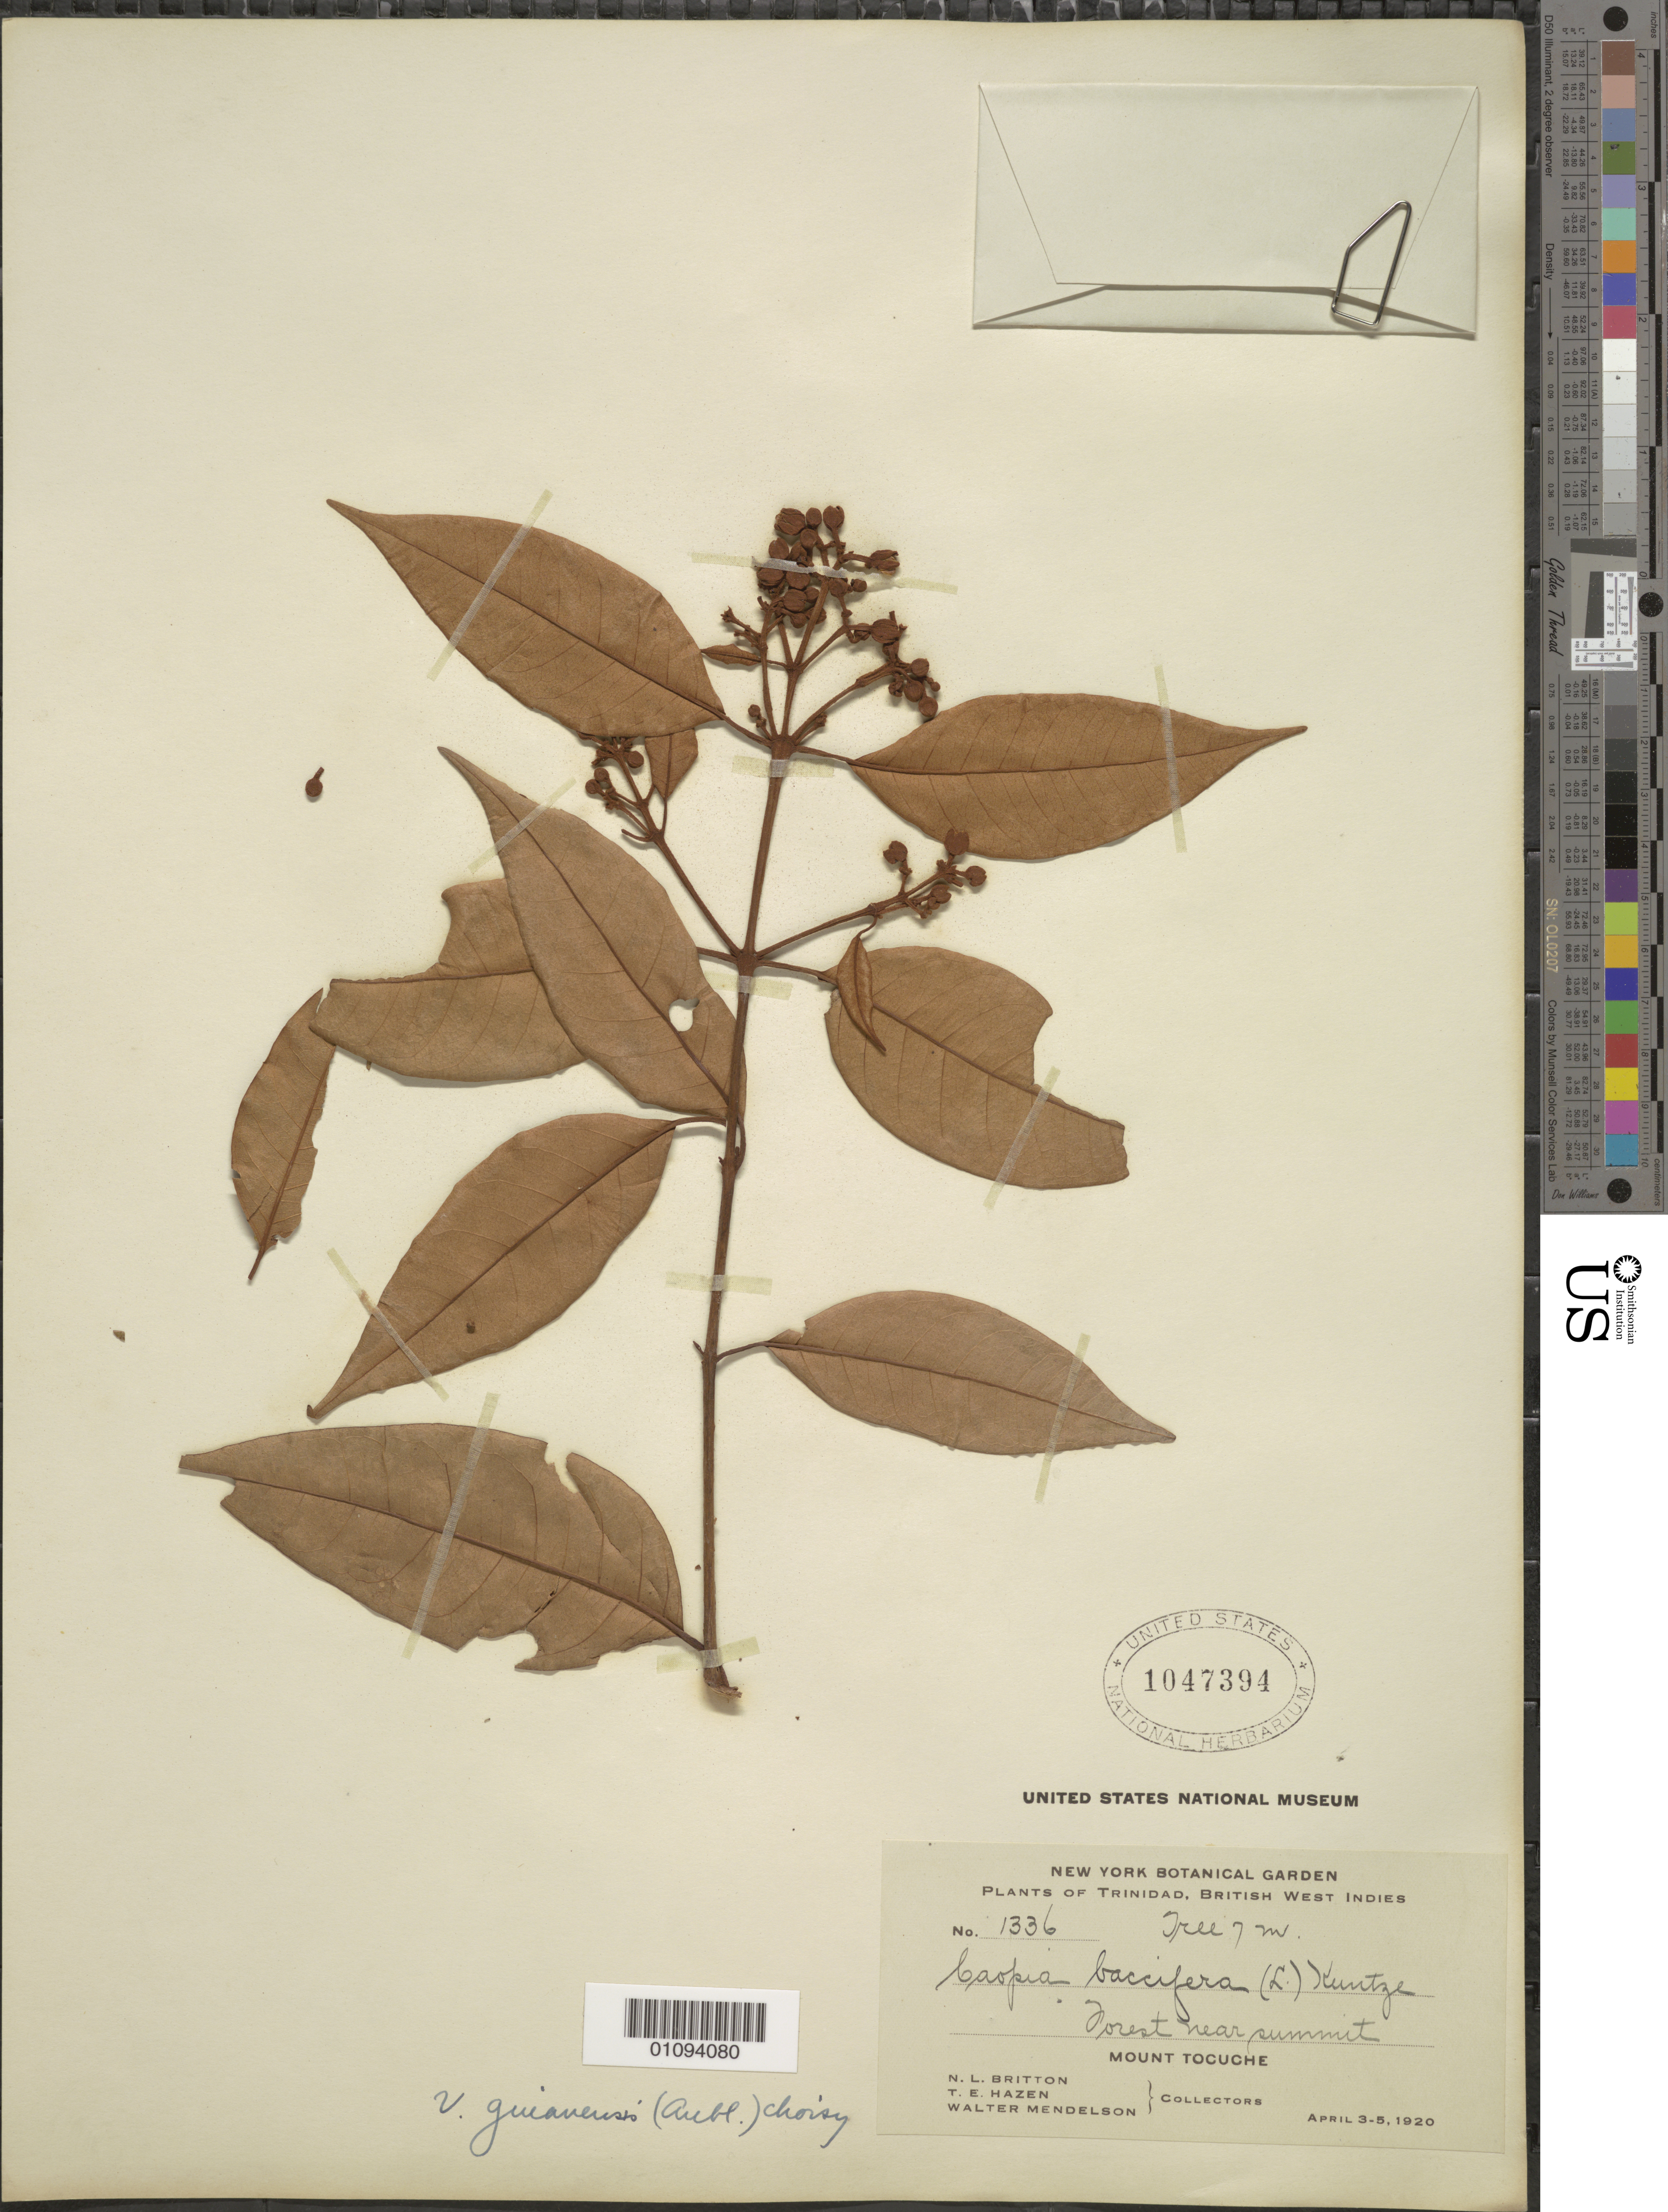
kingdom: Plantae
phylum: Tracheophyta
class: Magnoliopsida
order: Malpighiales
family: Hypericaceae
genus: Vismia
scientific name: Vismia guianensis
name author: (Aubl.) Pers.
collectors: E. G. Britton, T. E. Hazen & W. Mendelson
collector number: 1336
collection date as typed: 03 Apr 1920 to 05 Apr 1920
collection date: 1920-04-03/1920-04-05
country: Trinidad and Tobago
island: Trinidad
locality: Mount Tocuche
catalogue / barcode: US 1047394